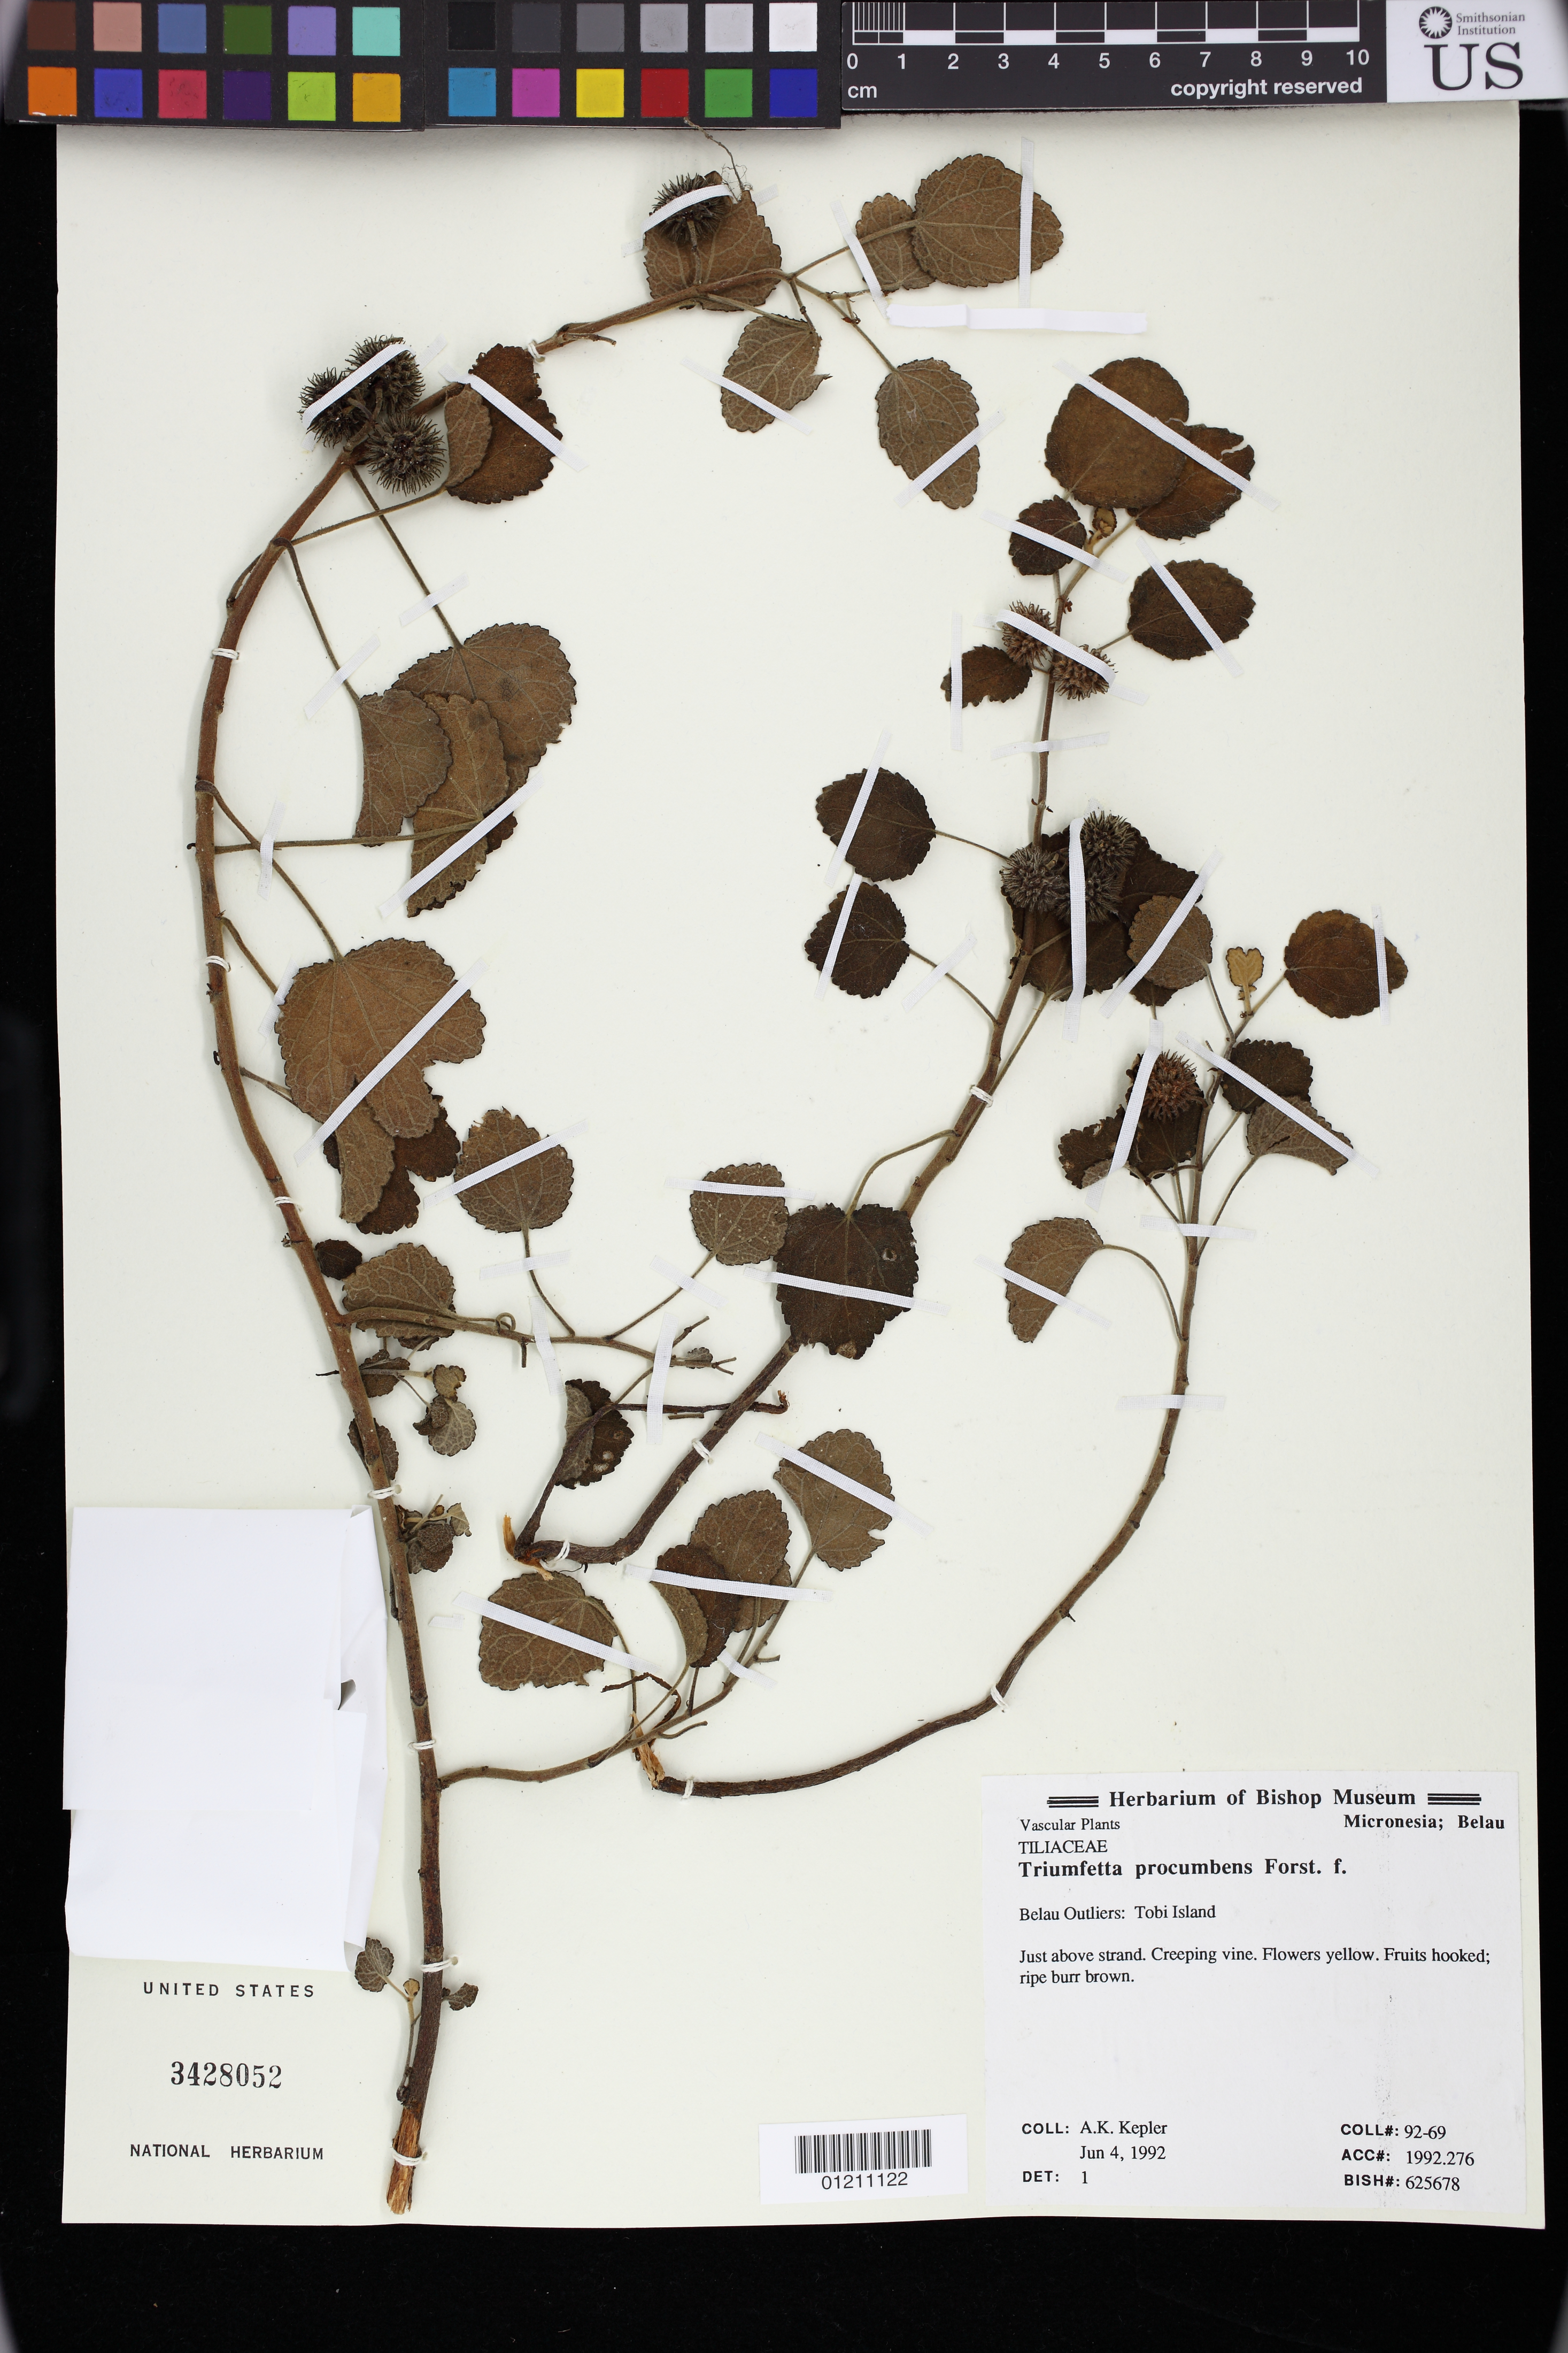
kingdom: Plantae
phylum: Tracheophyta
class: Magnoliopsida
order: Malvales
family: Malvaceae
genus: Triumfetta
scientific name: Triumfetta procumbens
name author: G. Forst.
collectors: A. K. Kepler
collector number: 92-69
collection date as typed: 06 Apr 1992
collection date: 1992-04-06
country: Palau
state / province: Belau Outliers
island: Tobi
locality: Micronesia: Belau. Belau Ouliers: Tobi Island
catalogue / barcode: US 3428052